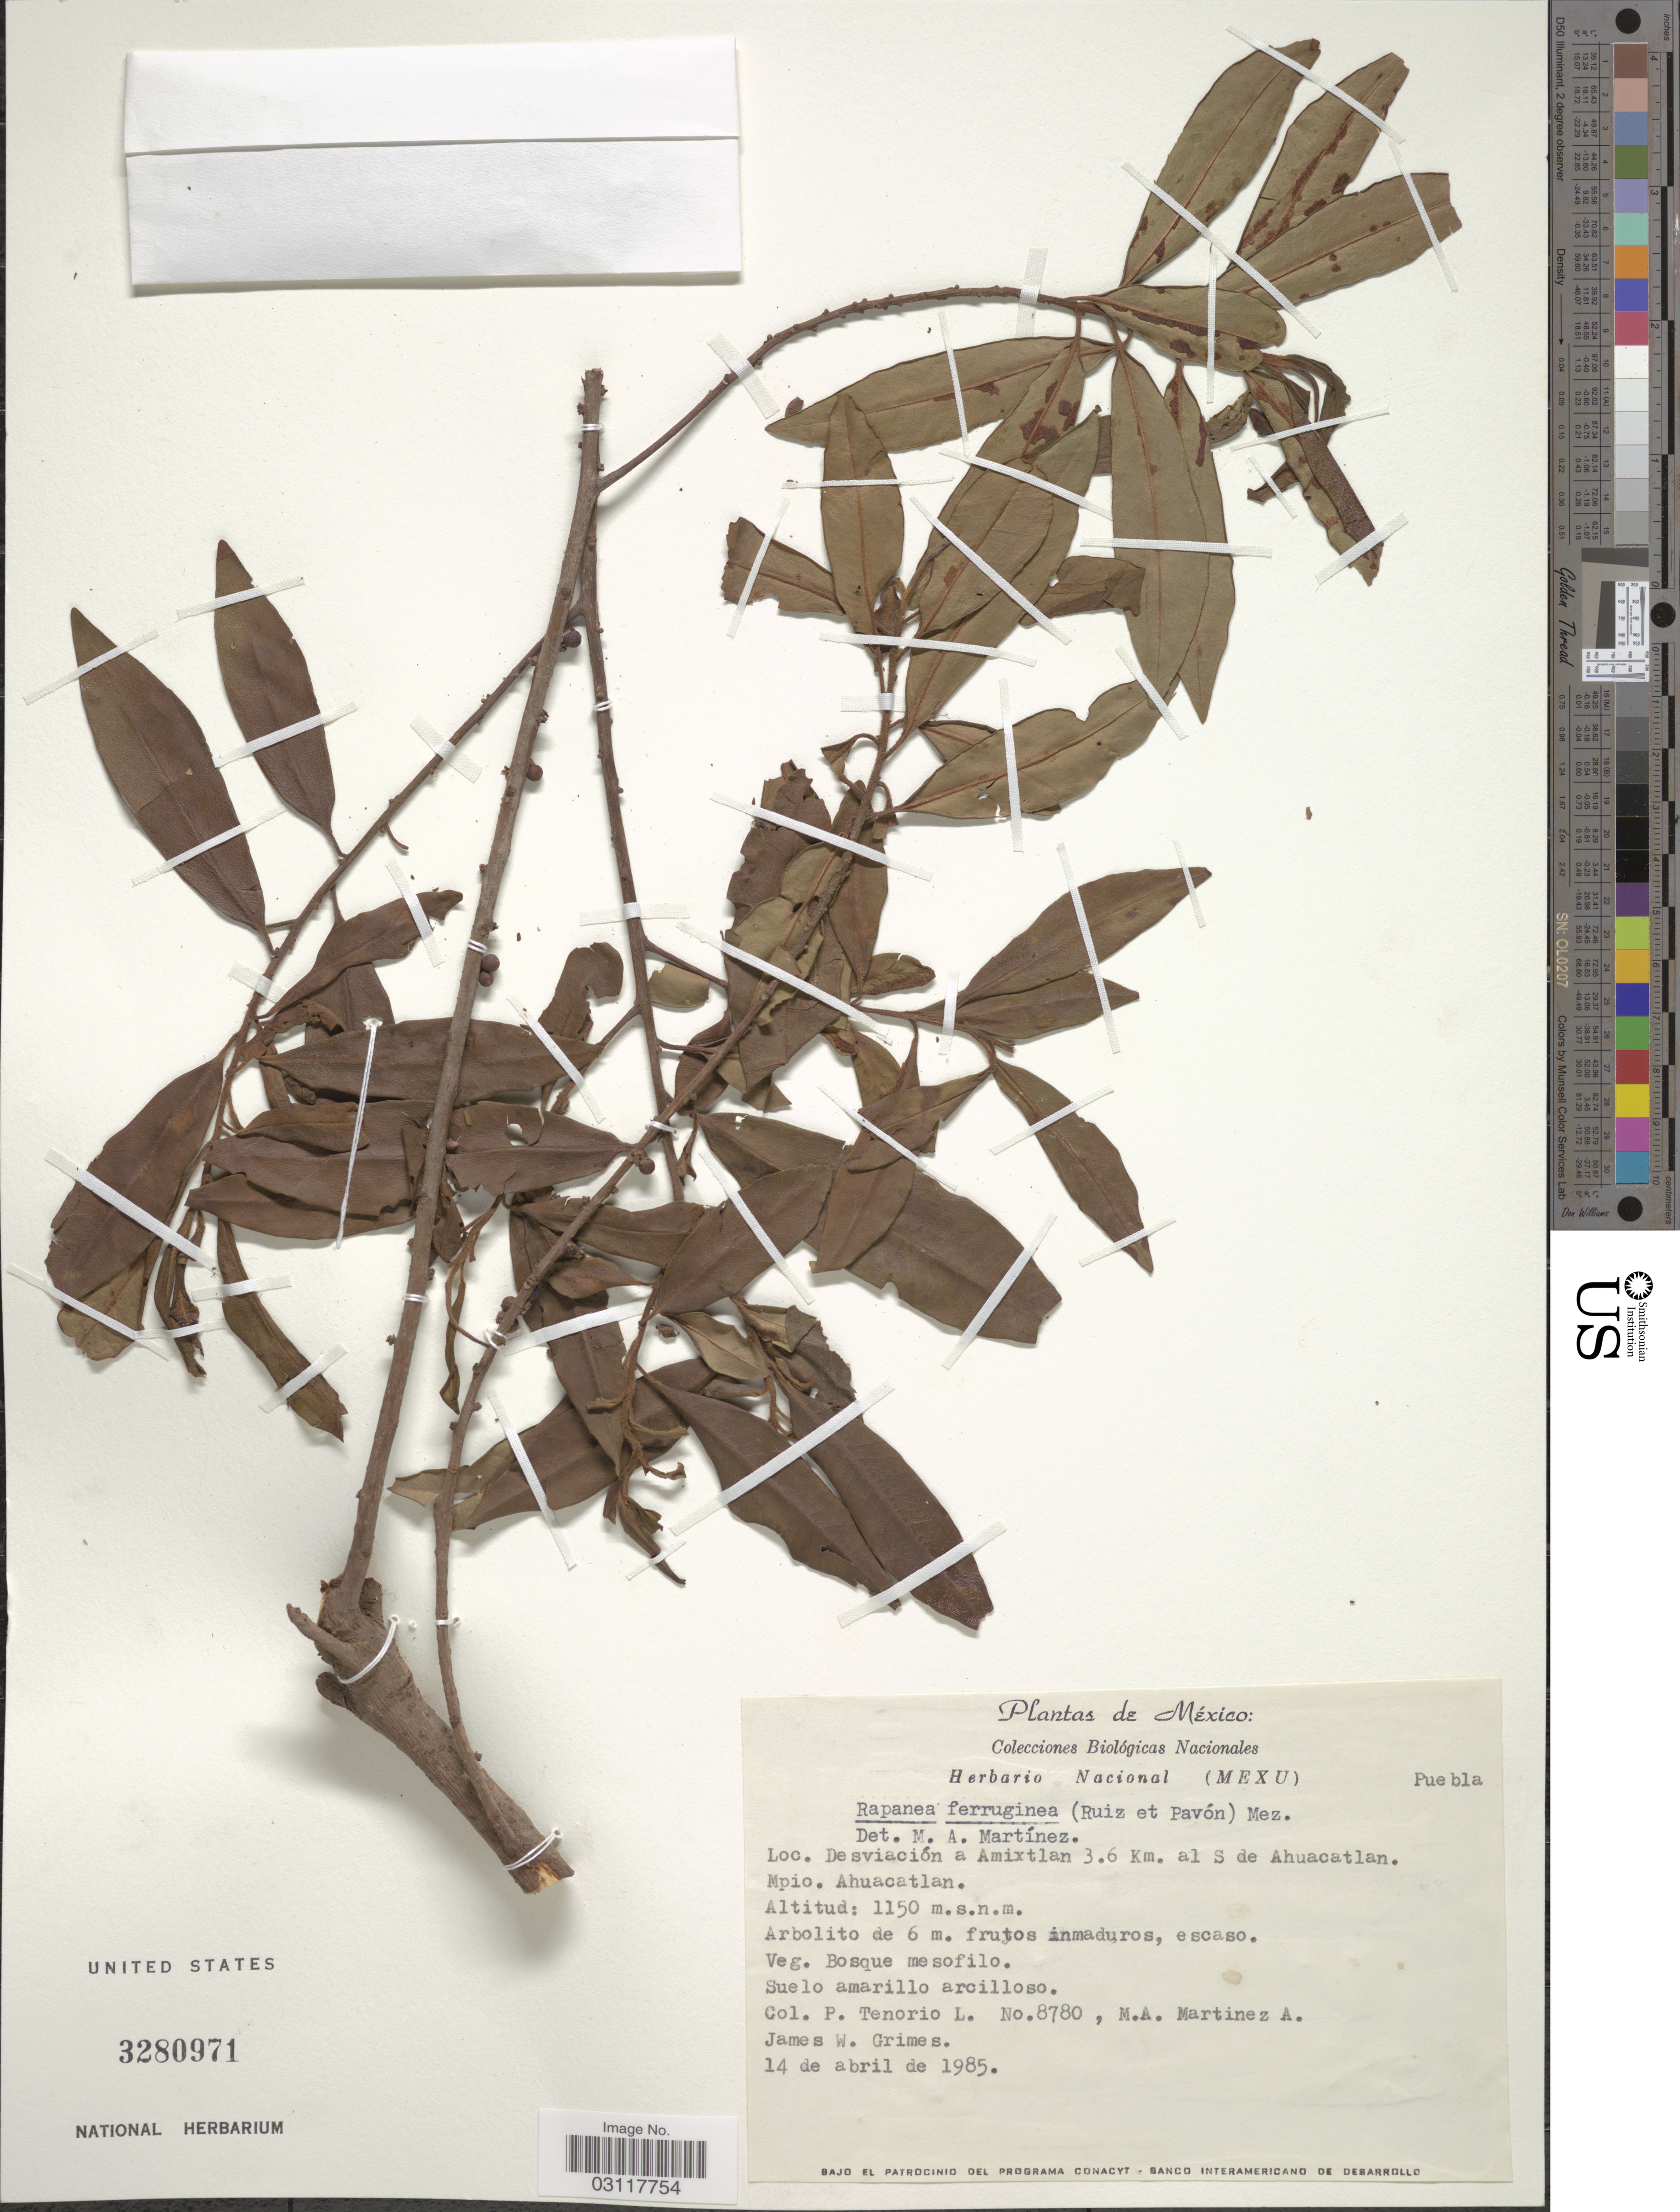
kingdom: Plantae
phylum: Tracheophyta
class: Magnoliopsida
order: Ericales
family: Primulaceae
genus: Rapanea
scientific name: Rapanea ferruginea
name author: (Ruiz & Pav.) Mez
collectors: P. Tenorio L., M. A. Martínez Alfaro & J. W. Grimes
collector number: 8780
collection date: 1985-04-14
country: Mexico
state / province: Puebla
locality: Desviación a Amixtlan 3.6 Km. al S de Ahuacatlan. Mpio. Ahuacatlan.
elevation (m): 1150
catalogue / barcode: US 3280971